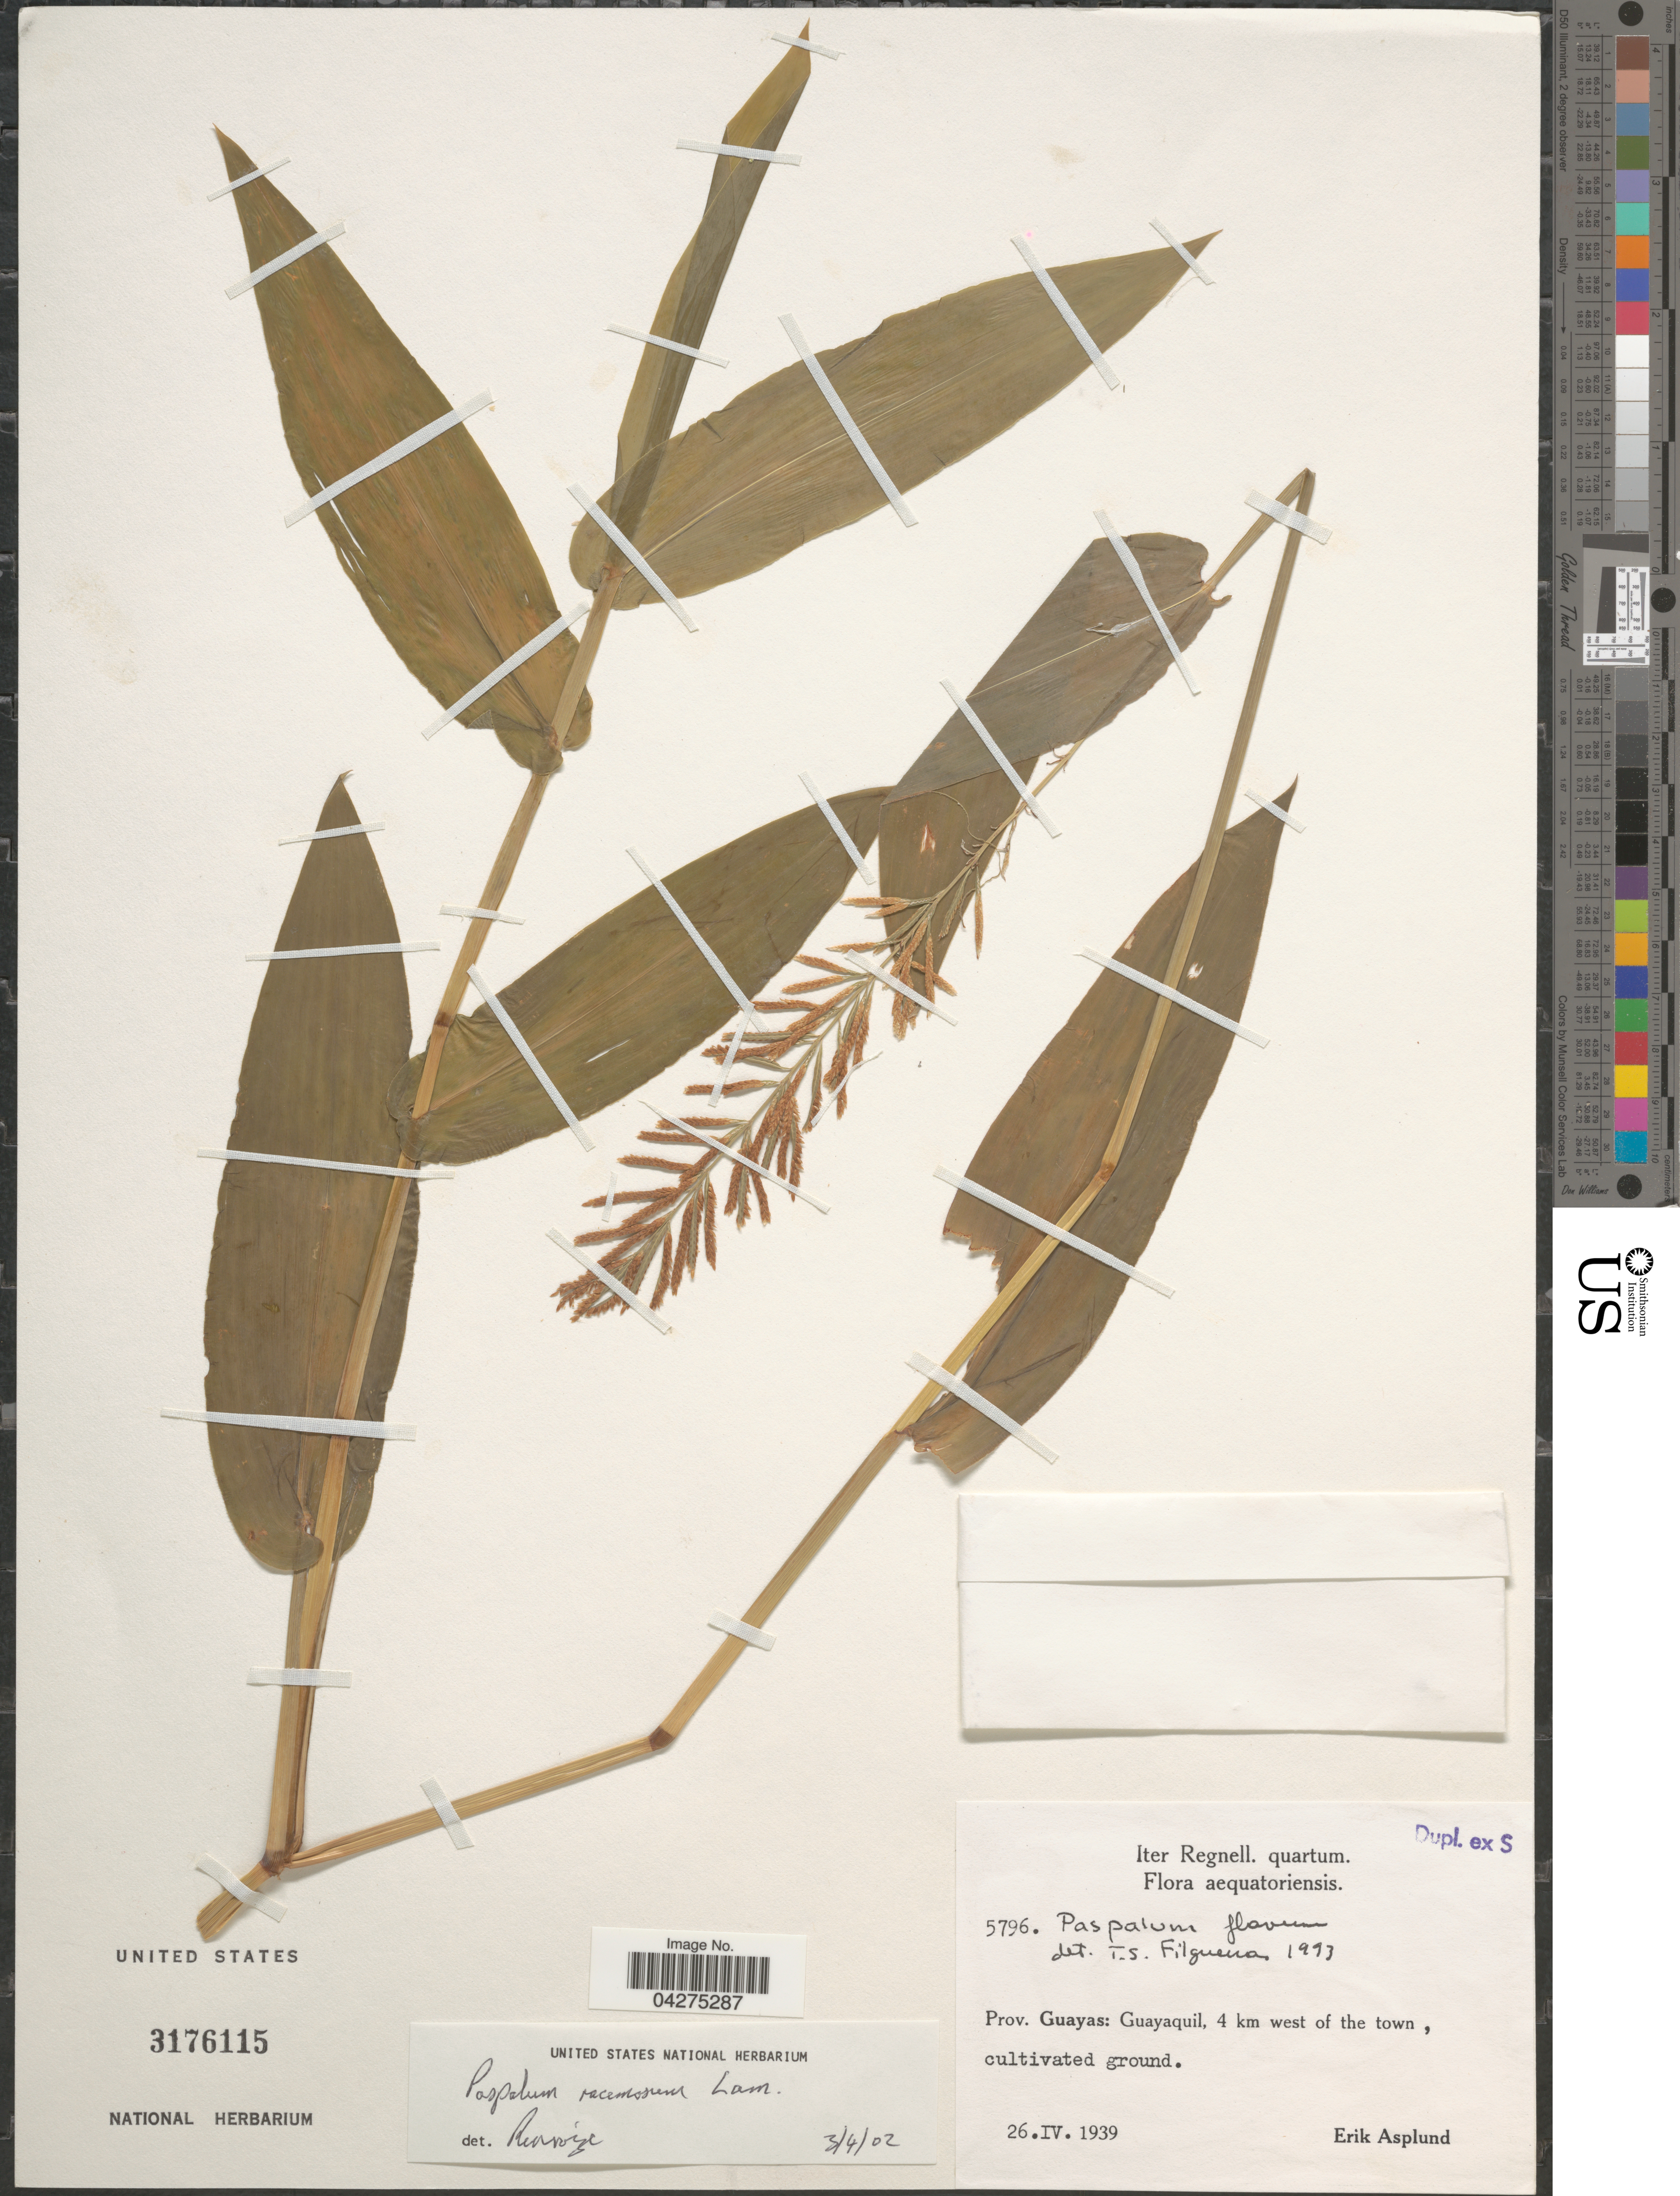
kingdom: Plantae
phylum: Tracheophyta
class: Liliopsida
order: Poales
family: Poaceae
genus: Paspalum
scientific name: Paspalum racemosum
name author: Lam.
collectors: E. Asplund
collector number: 5796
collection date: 1939-04-26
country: Ecuador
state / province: Guayas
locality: Iter Regnell. quartum. Aequatoriensis. Guayaquil, 4 km west of the town, cultivated ground.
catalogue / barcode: US 3176115